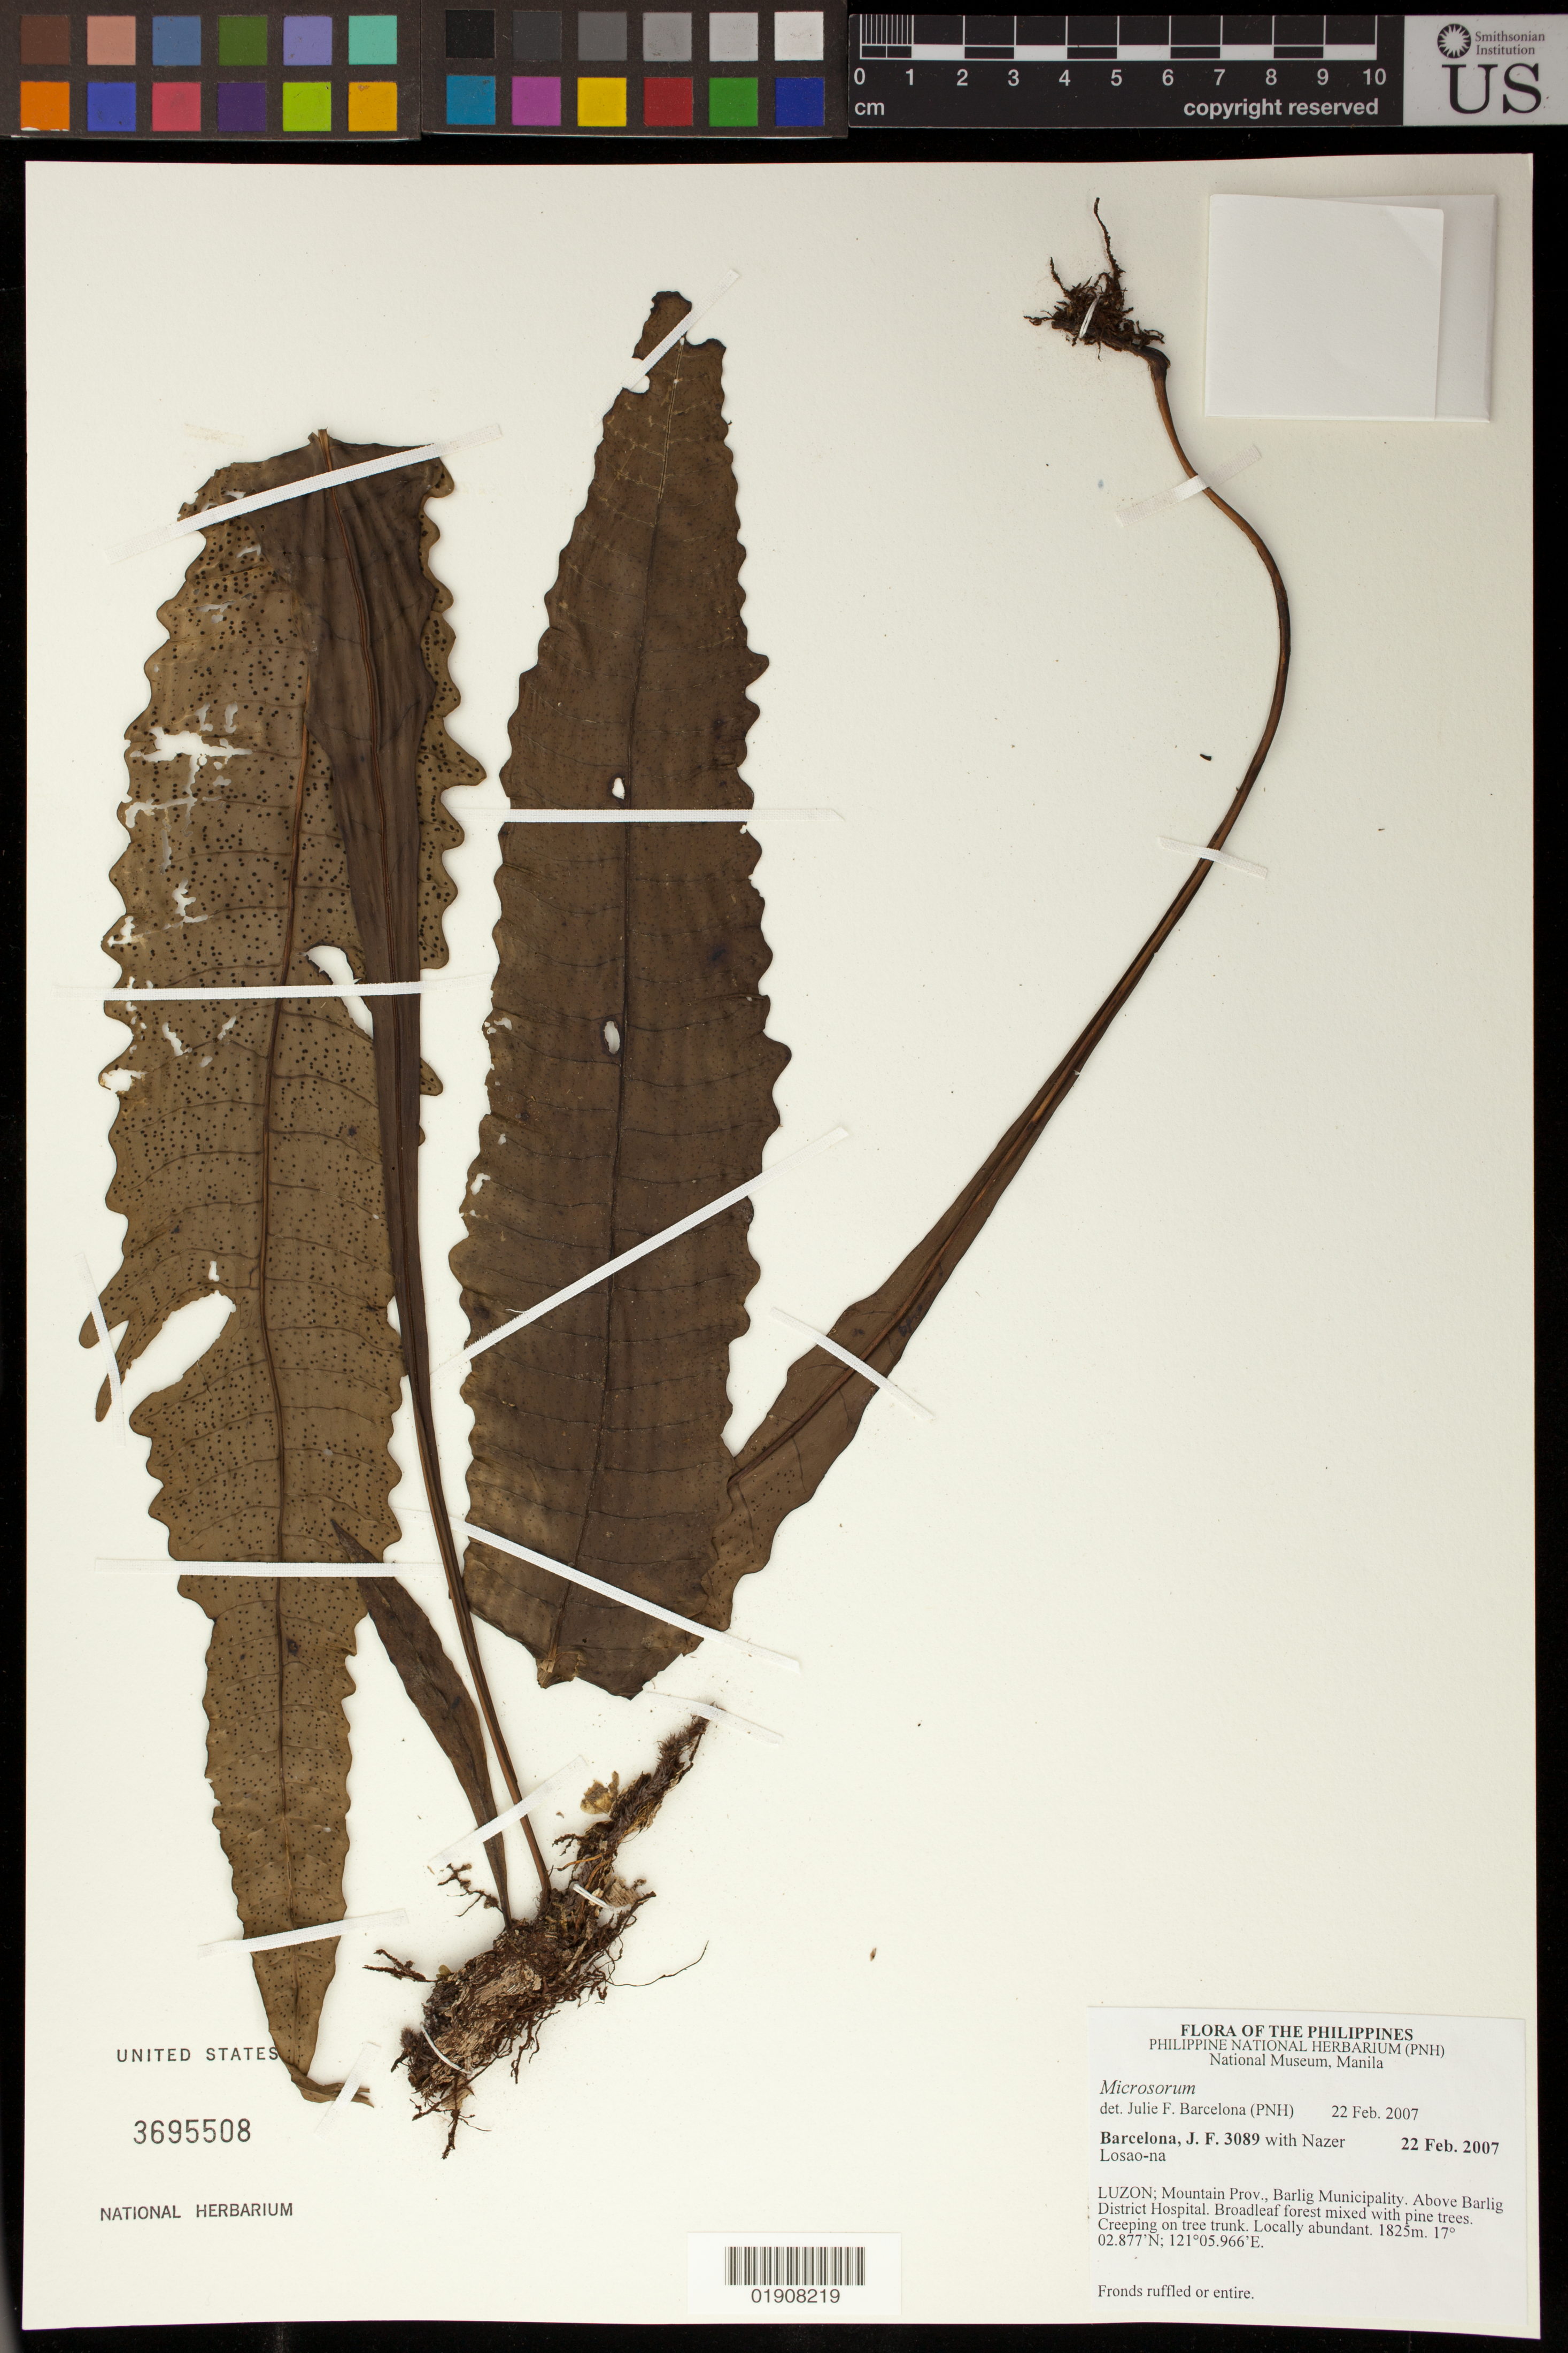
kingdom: Plantae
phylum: Tracheophyta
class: Polypodiopsida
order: Polypodiales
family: Polypodiaceae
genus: Microsorum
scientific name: Microsorum sp.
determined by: Barcelona, J. F.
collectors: J. F. Barcelona & N. Losao-na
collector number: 3089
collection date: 2007-02-22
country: Philippines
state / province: Cordillera (Administrative Region)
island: Luzon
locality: Luzon; Mountain Prov., Barlig Municipality. Above Barlig District Hospital.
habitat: Broadleaf forest mixed with pine trees.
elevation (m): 1825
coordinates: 17 02.877 N, 121 05.966 E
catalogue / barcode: US 3695508